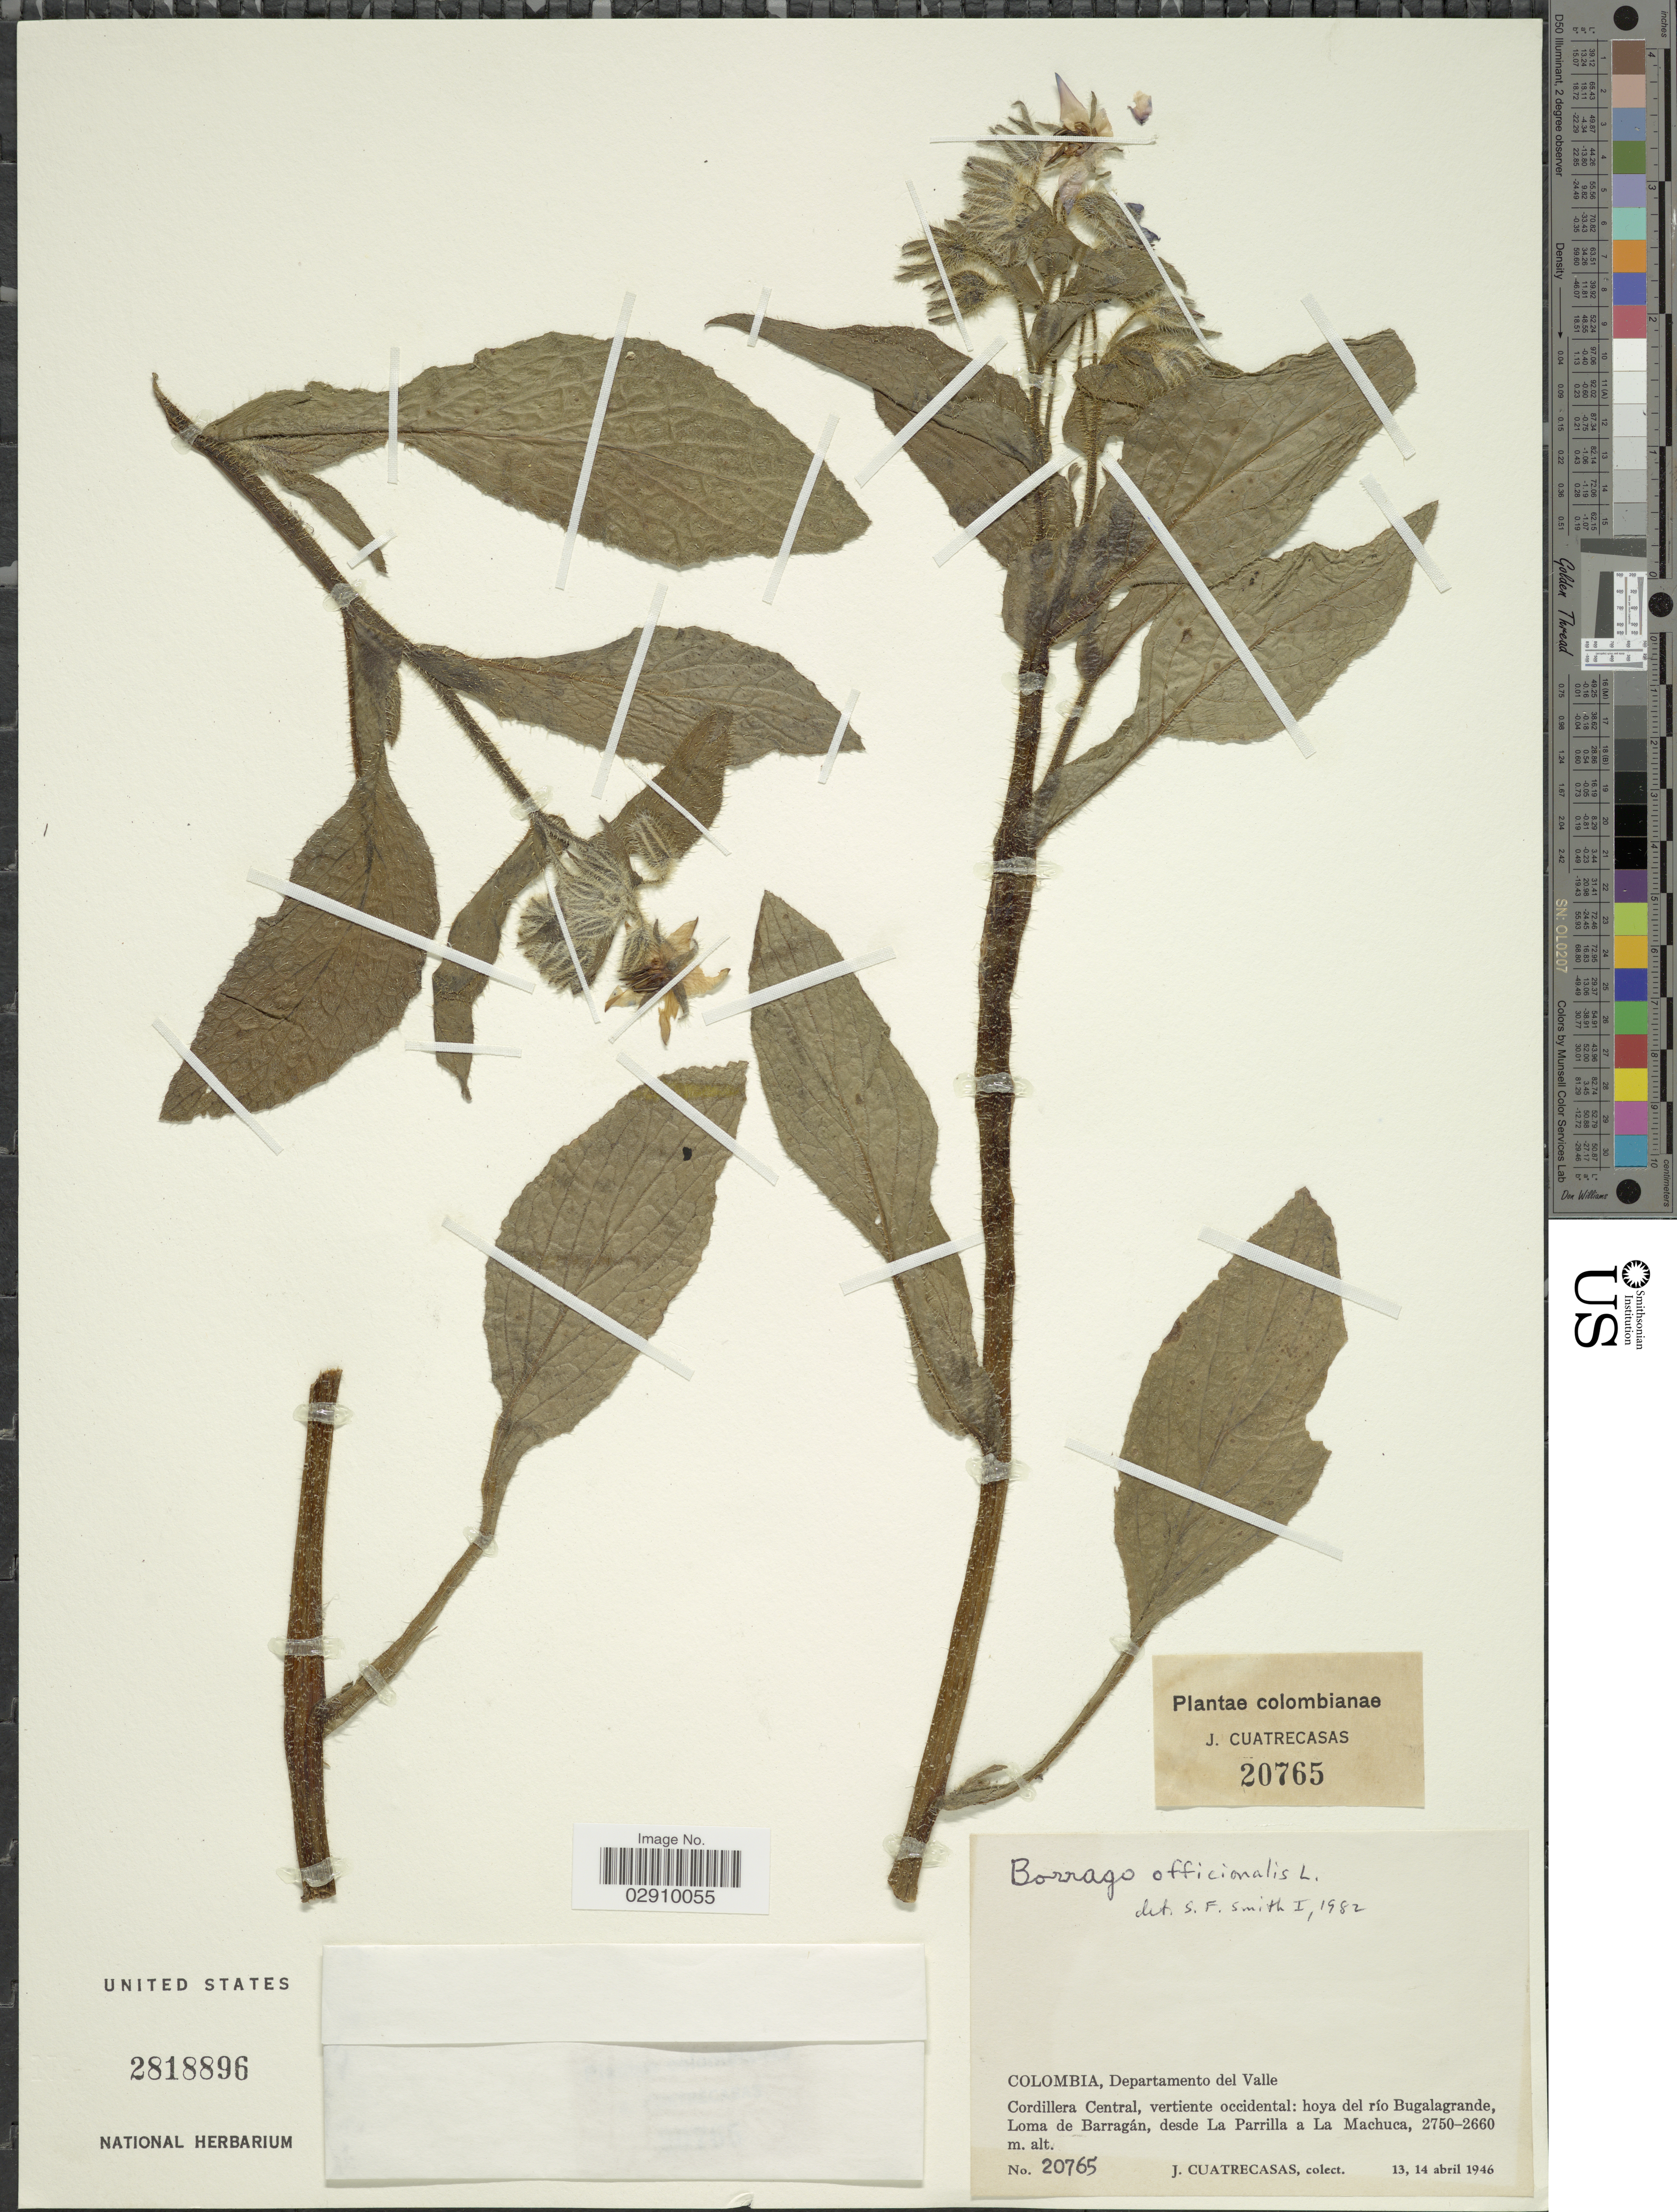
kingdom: Plantae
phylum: Tracheophyta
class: Magnoliopsida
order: Boraginales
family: Boraginaceae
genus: Borago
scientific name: Borago officinalis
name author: L.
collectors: J. Cuatrecasas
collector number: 20765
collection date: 1946-04-13/1946-04-14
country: Colombia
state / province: Valle del Cauca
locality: Departamento del Valle, Cordillera Central, vertiente occidental: hoya del río Bugalagrande, Loma de Barragán, desde La Parrilla a La Machuca.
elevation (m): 2660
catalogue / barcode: US 2818896